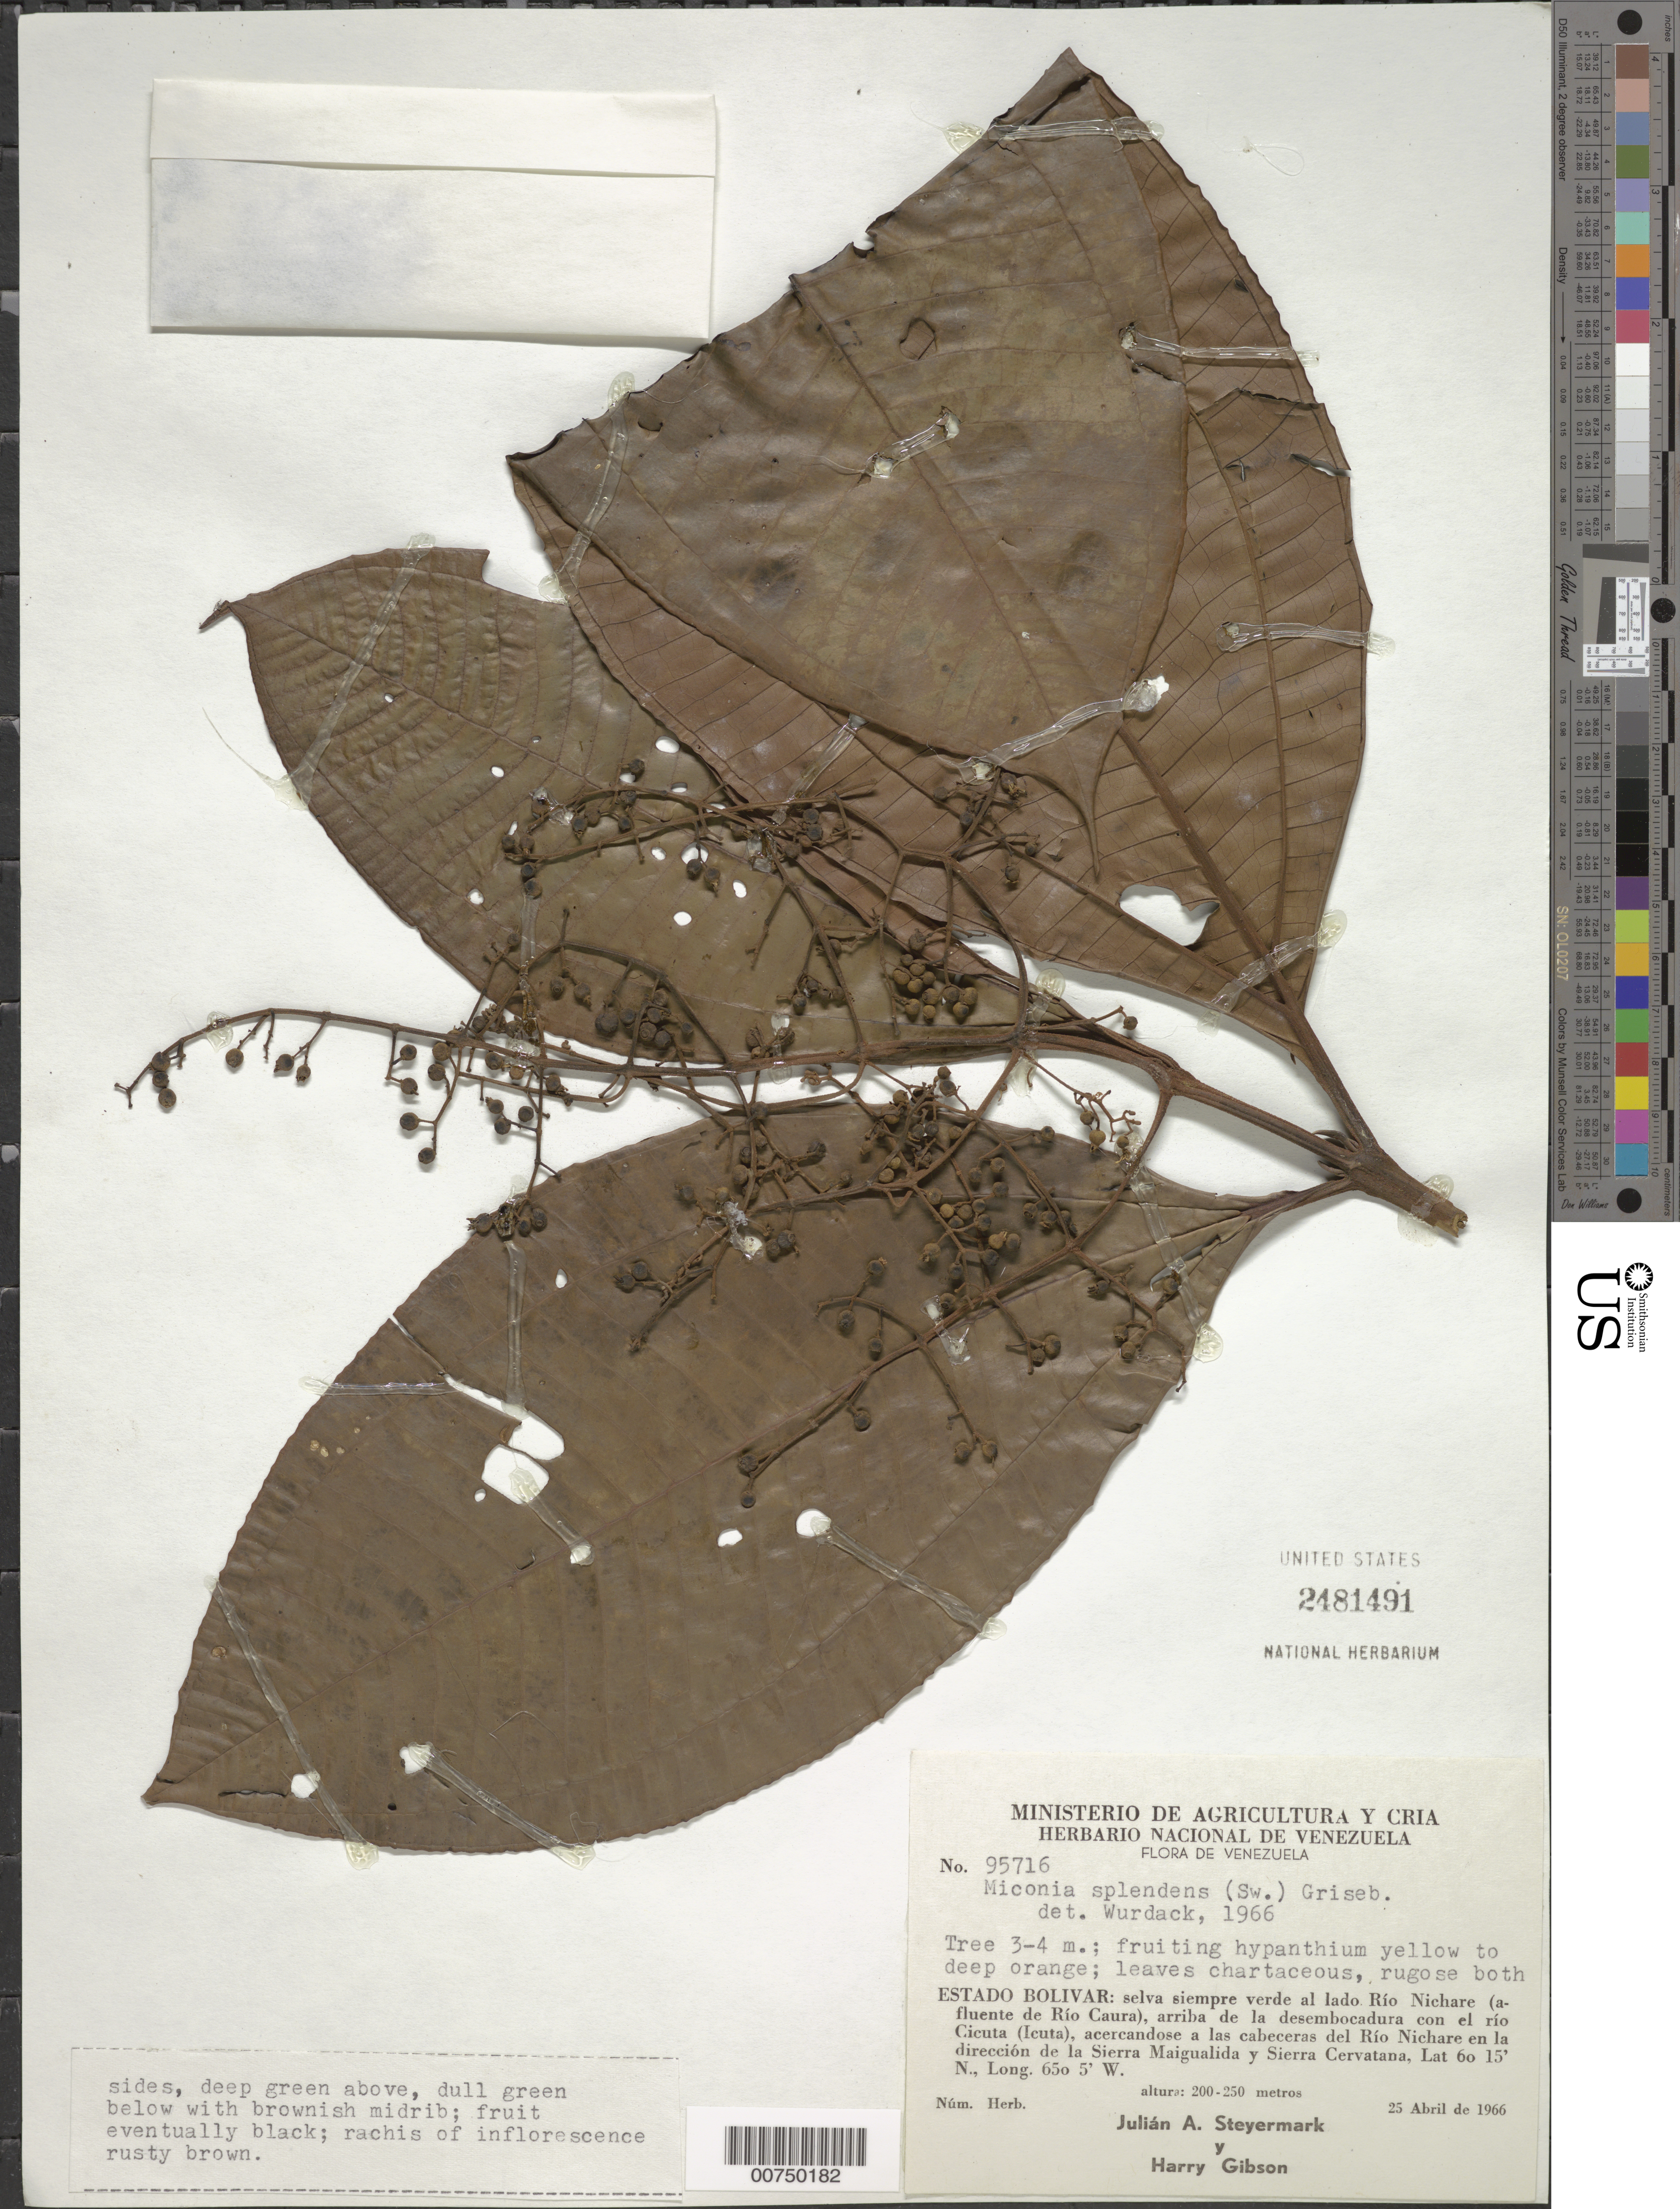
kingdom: Plantae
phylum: Tracheophyta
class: Magnoliopsida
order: Myrtales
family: Melastomataceae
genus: Miconia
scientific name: Miconia splendens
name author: (Sw.) Griseb.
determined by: Wurdack, John J., (US), US (UNITED STATES)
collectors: J. Steyermark & H. Gibson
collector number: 95716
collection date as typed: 25-Apr-66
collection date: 1966-04-25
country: Venezuela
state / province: Bolívar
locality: Río Nichare, near mouth of Río Cicuta, acercandose a las cabeceras del Río Nichare en la direccion de la Sierra Maigualida y Sierra Cervatana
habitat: Evergreen forest along river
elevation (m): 200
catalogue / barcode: US 2481491